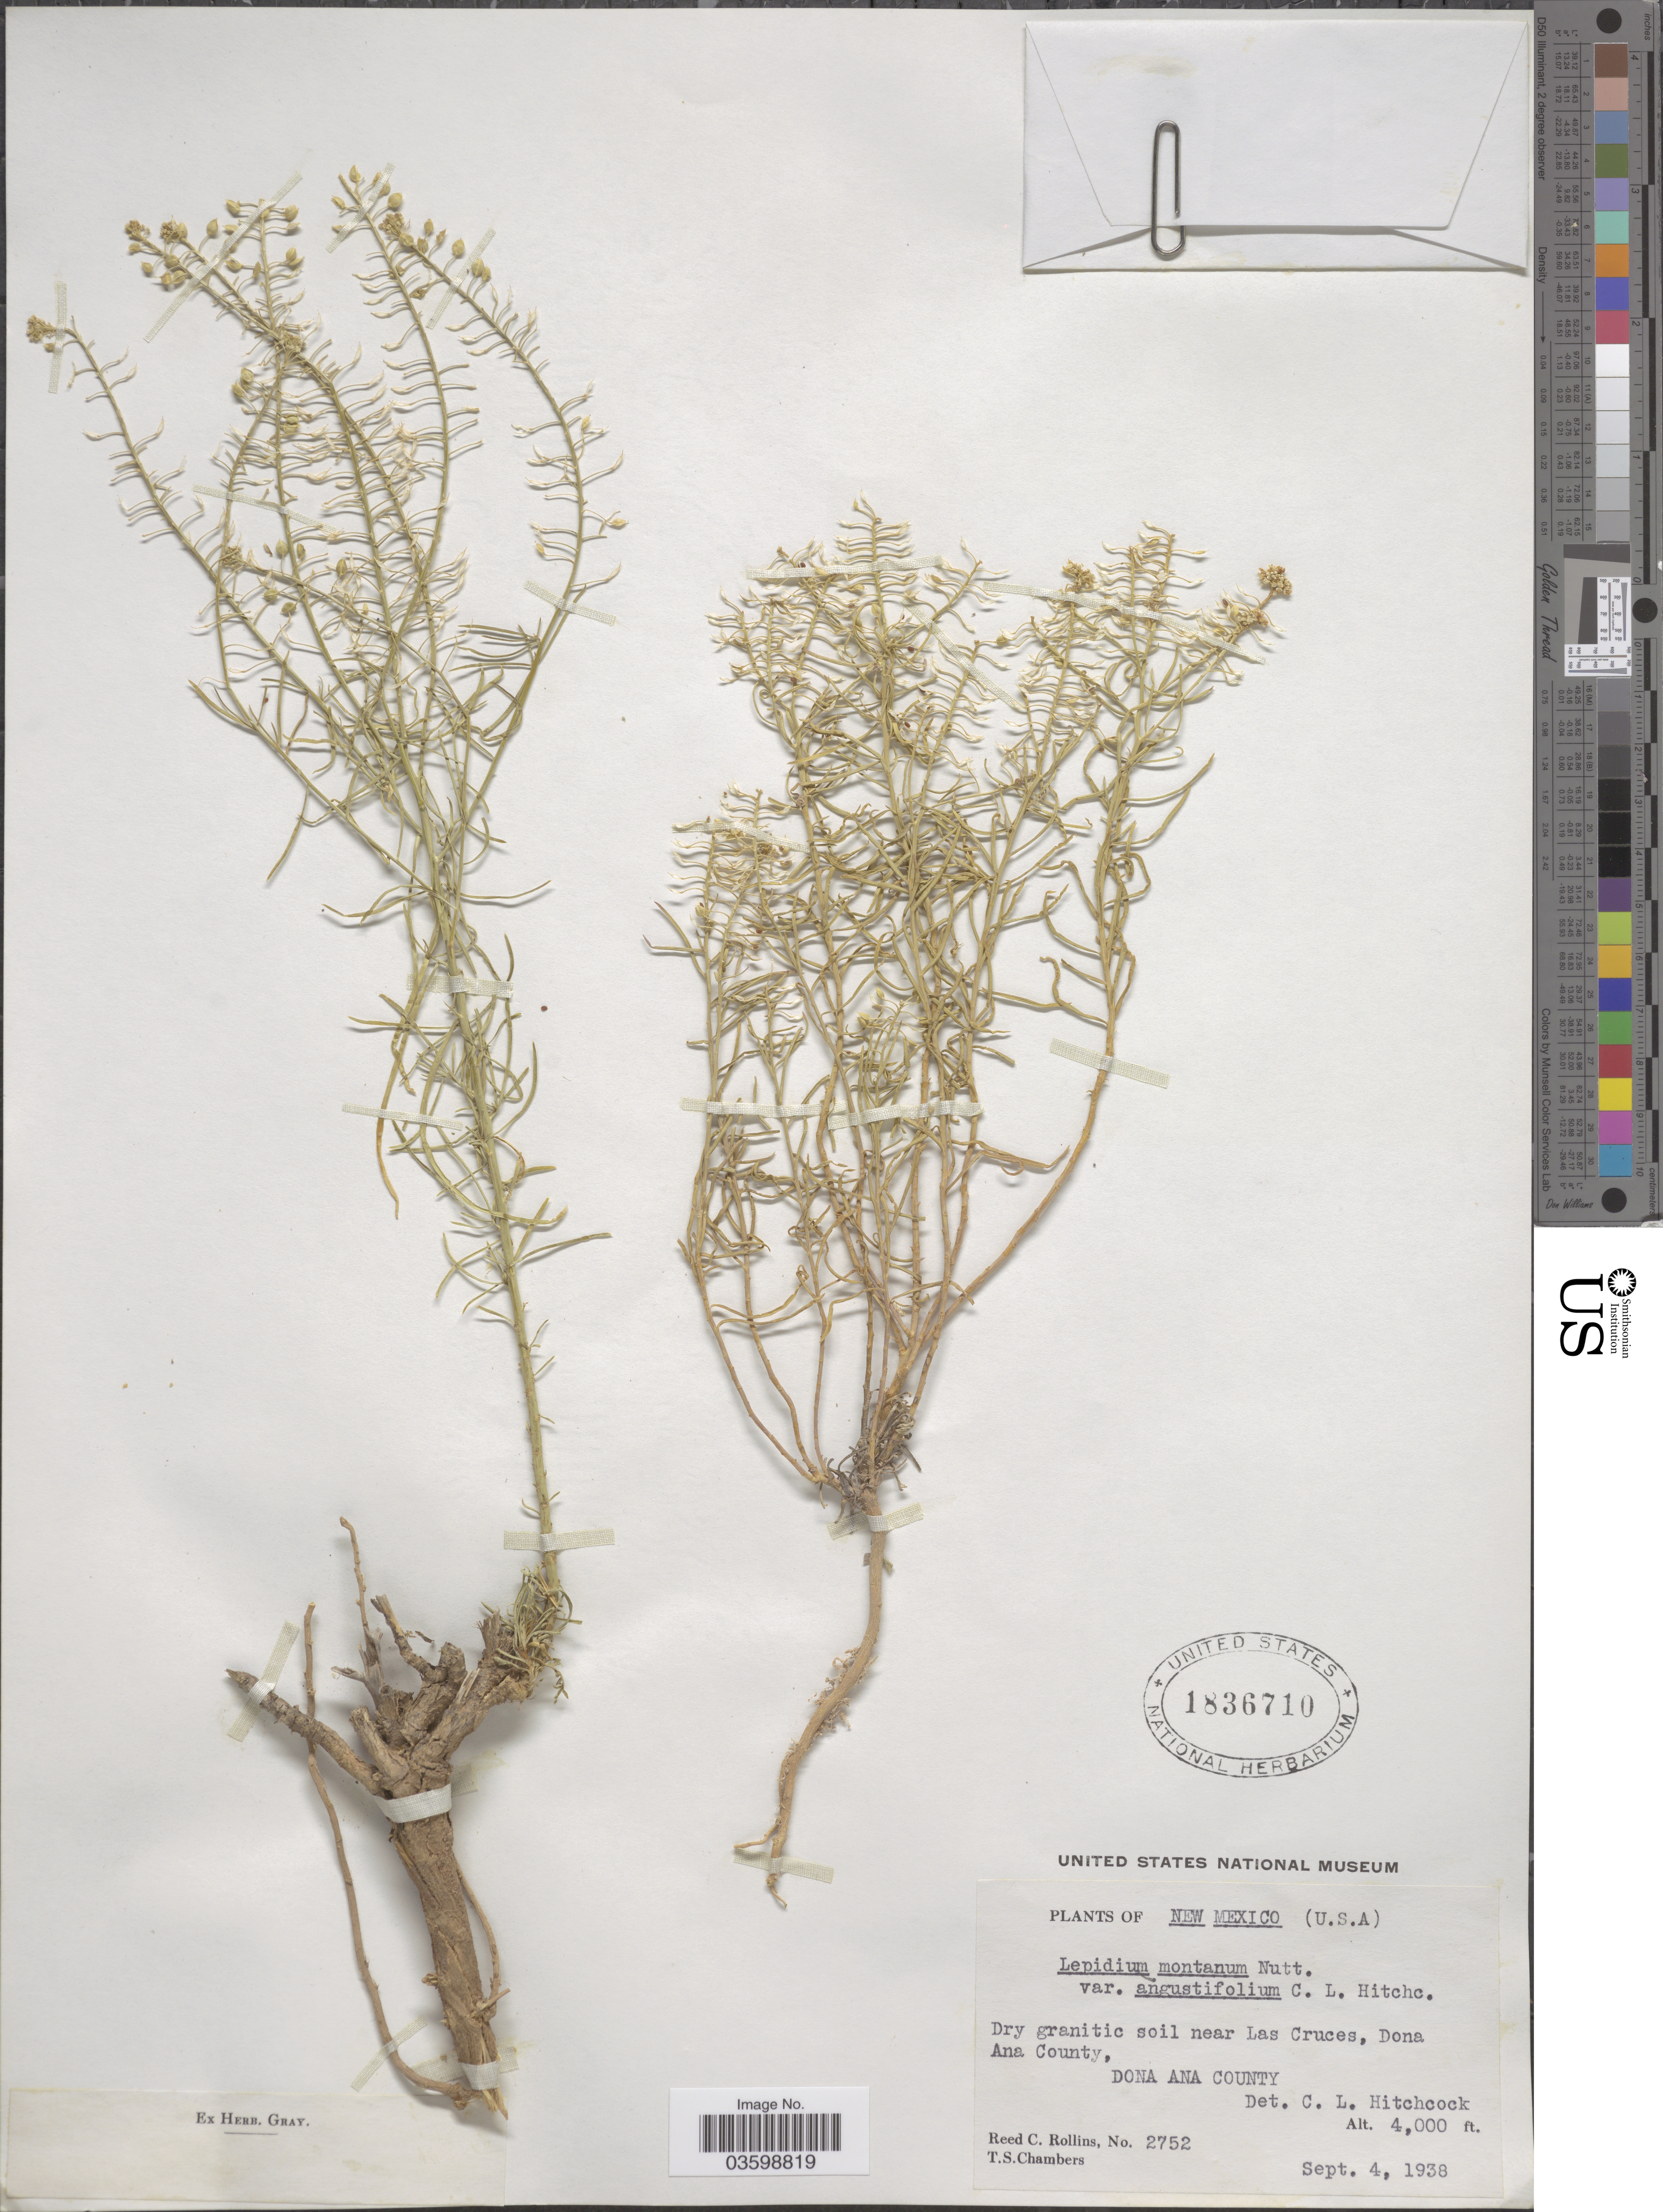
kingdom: Plantae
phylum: Tracheophyta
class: Magnoliopsida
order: Brassicales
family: Brassicaceae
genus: Lepidium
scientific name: Lepidium montanum var. angustifolium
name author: C.L. Hitchc.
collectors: R. C. Rollins & T. Chambers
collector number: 2752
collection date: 1938-09-04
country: United States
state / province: New Mexico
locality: Dry granitic soil near Las Cruces, Dona Ana County,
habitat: dry granitic soil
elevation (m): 1219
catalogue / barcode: US 1836710